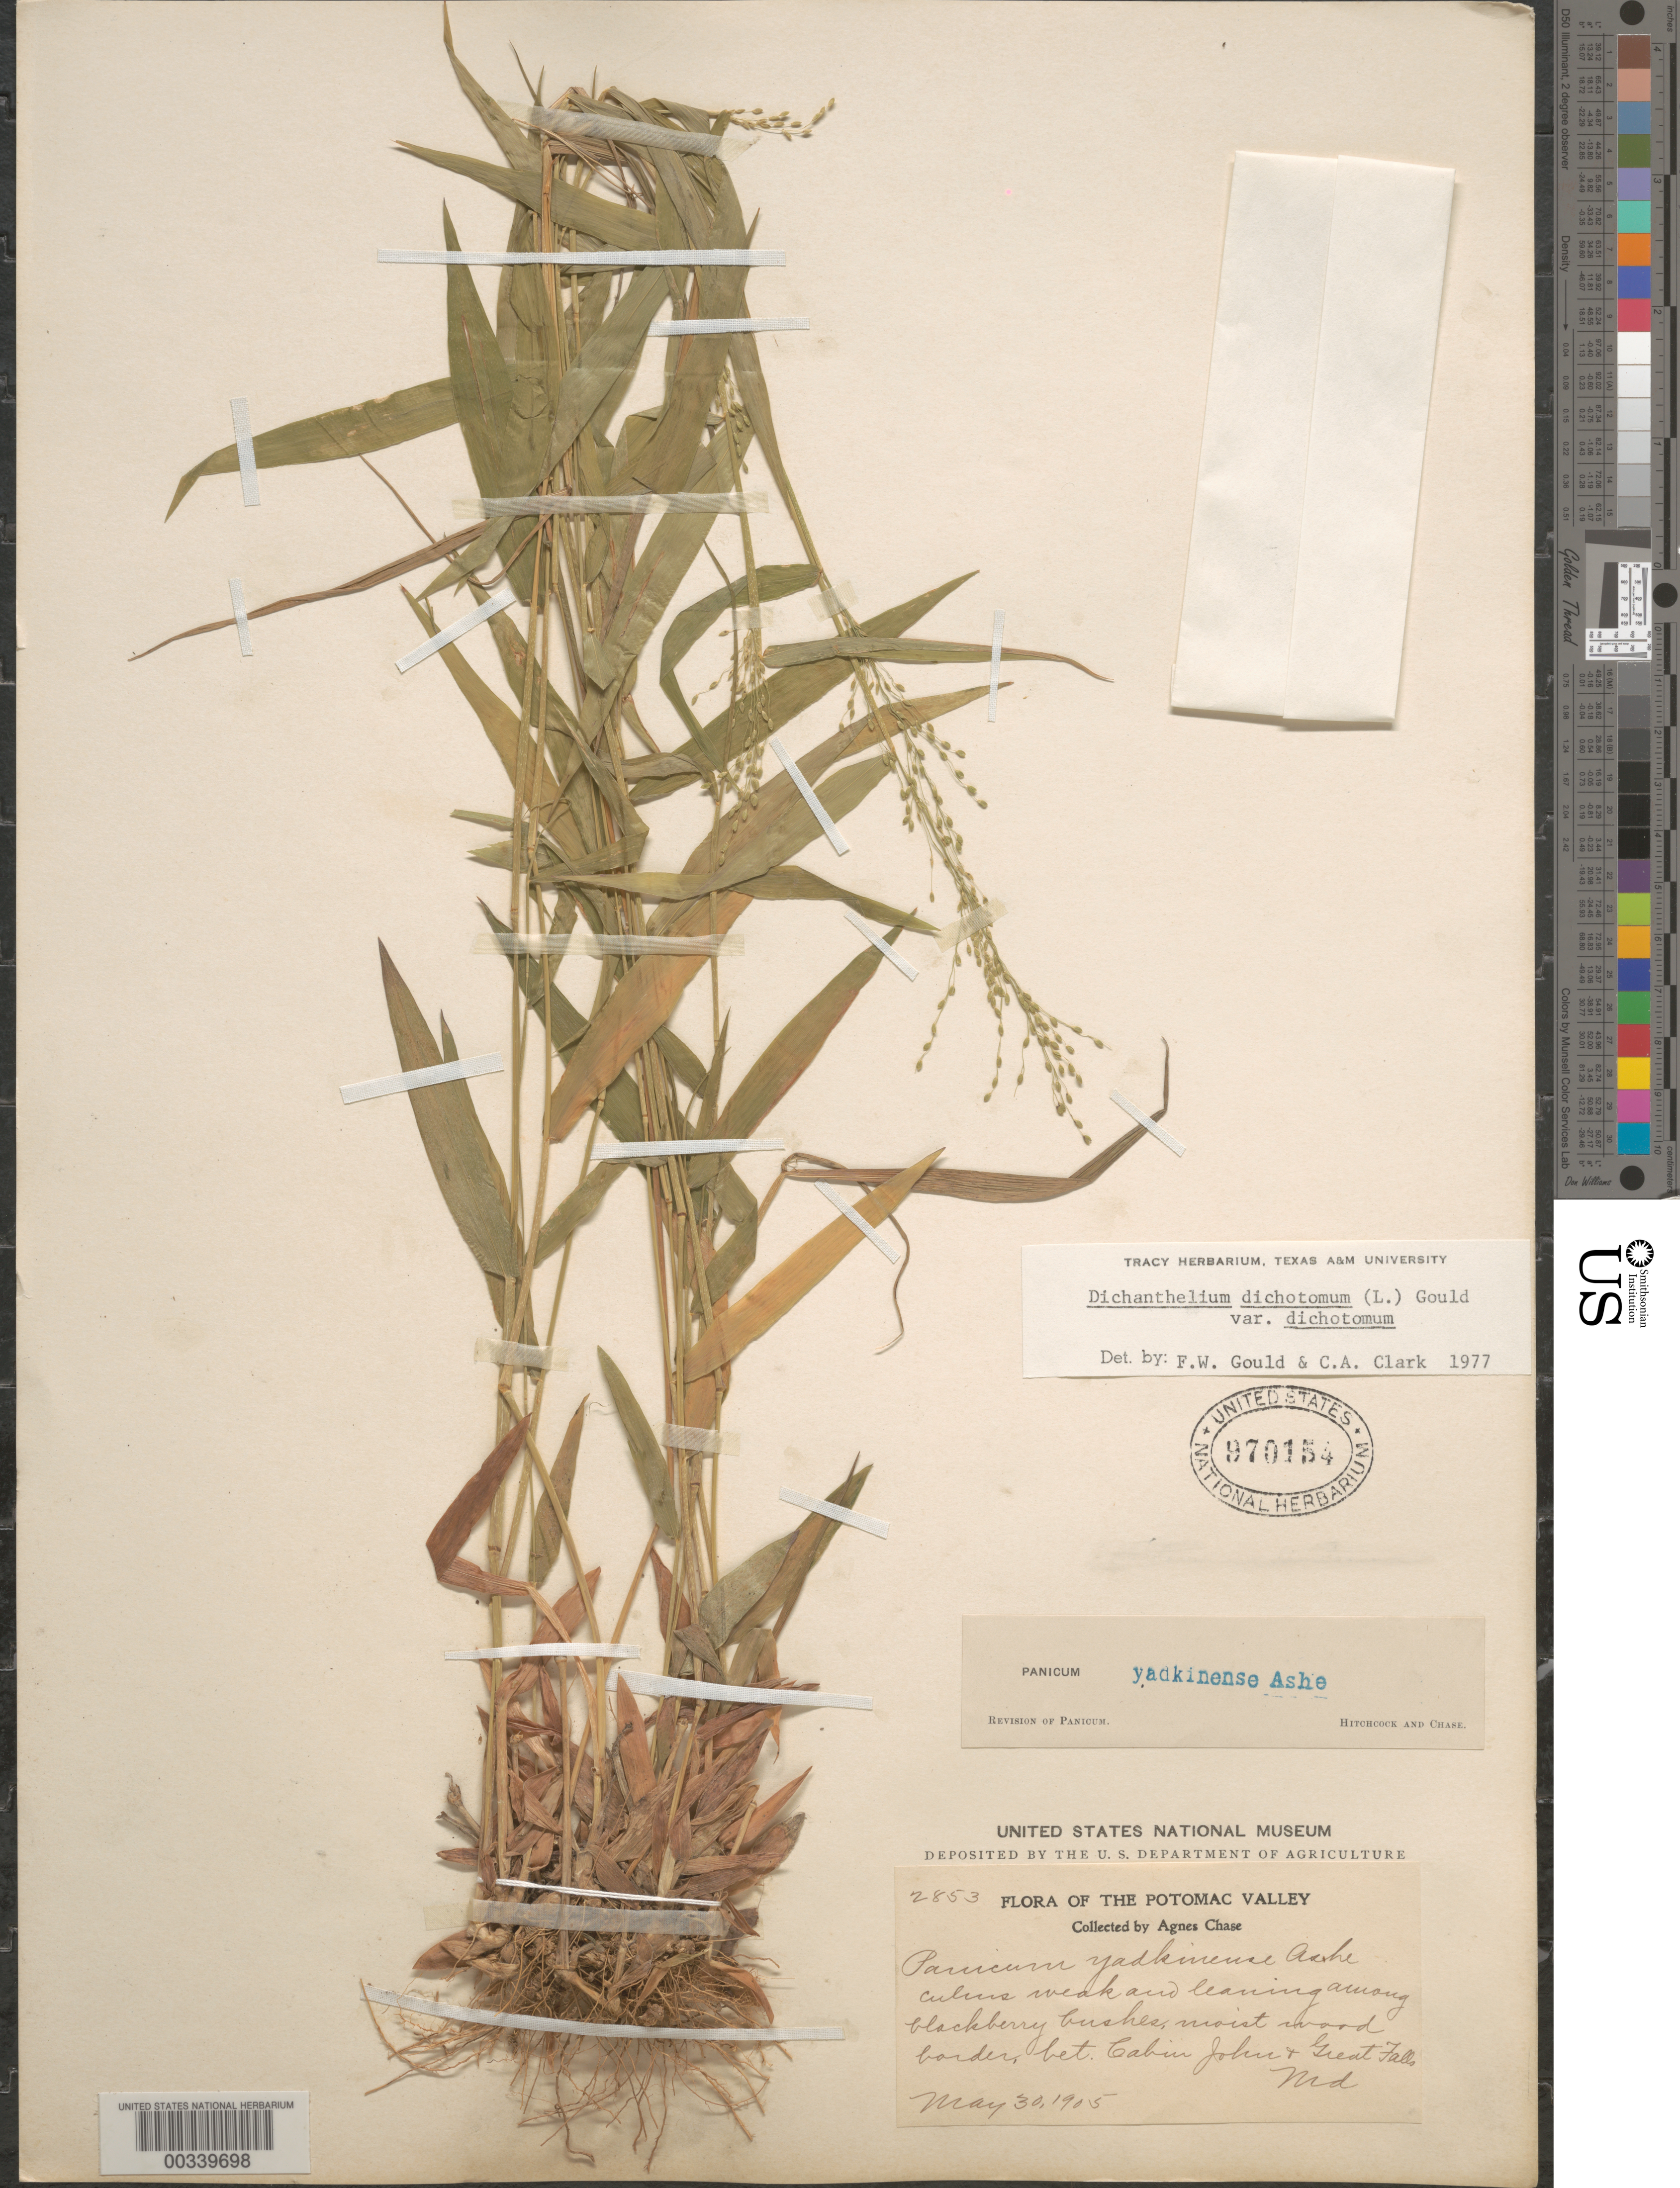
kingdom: Plantae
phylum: Tracheophyta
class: Liliopsida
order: Poales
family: Poaceae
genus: Dichanthelium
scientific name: Dichanthelium dichotomum var. dichotomum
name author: (L.) Gould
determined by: Gould, F. W.; Clark, C. A.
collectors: A. Chase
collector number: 2853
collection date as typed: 30 May 1905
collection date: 1905-05-30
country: United States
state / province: Maryland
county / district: Montgomery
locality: Between Cabin John and Great Falls C. & O. Canal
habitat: Moist wood border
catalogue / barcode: US 970154